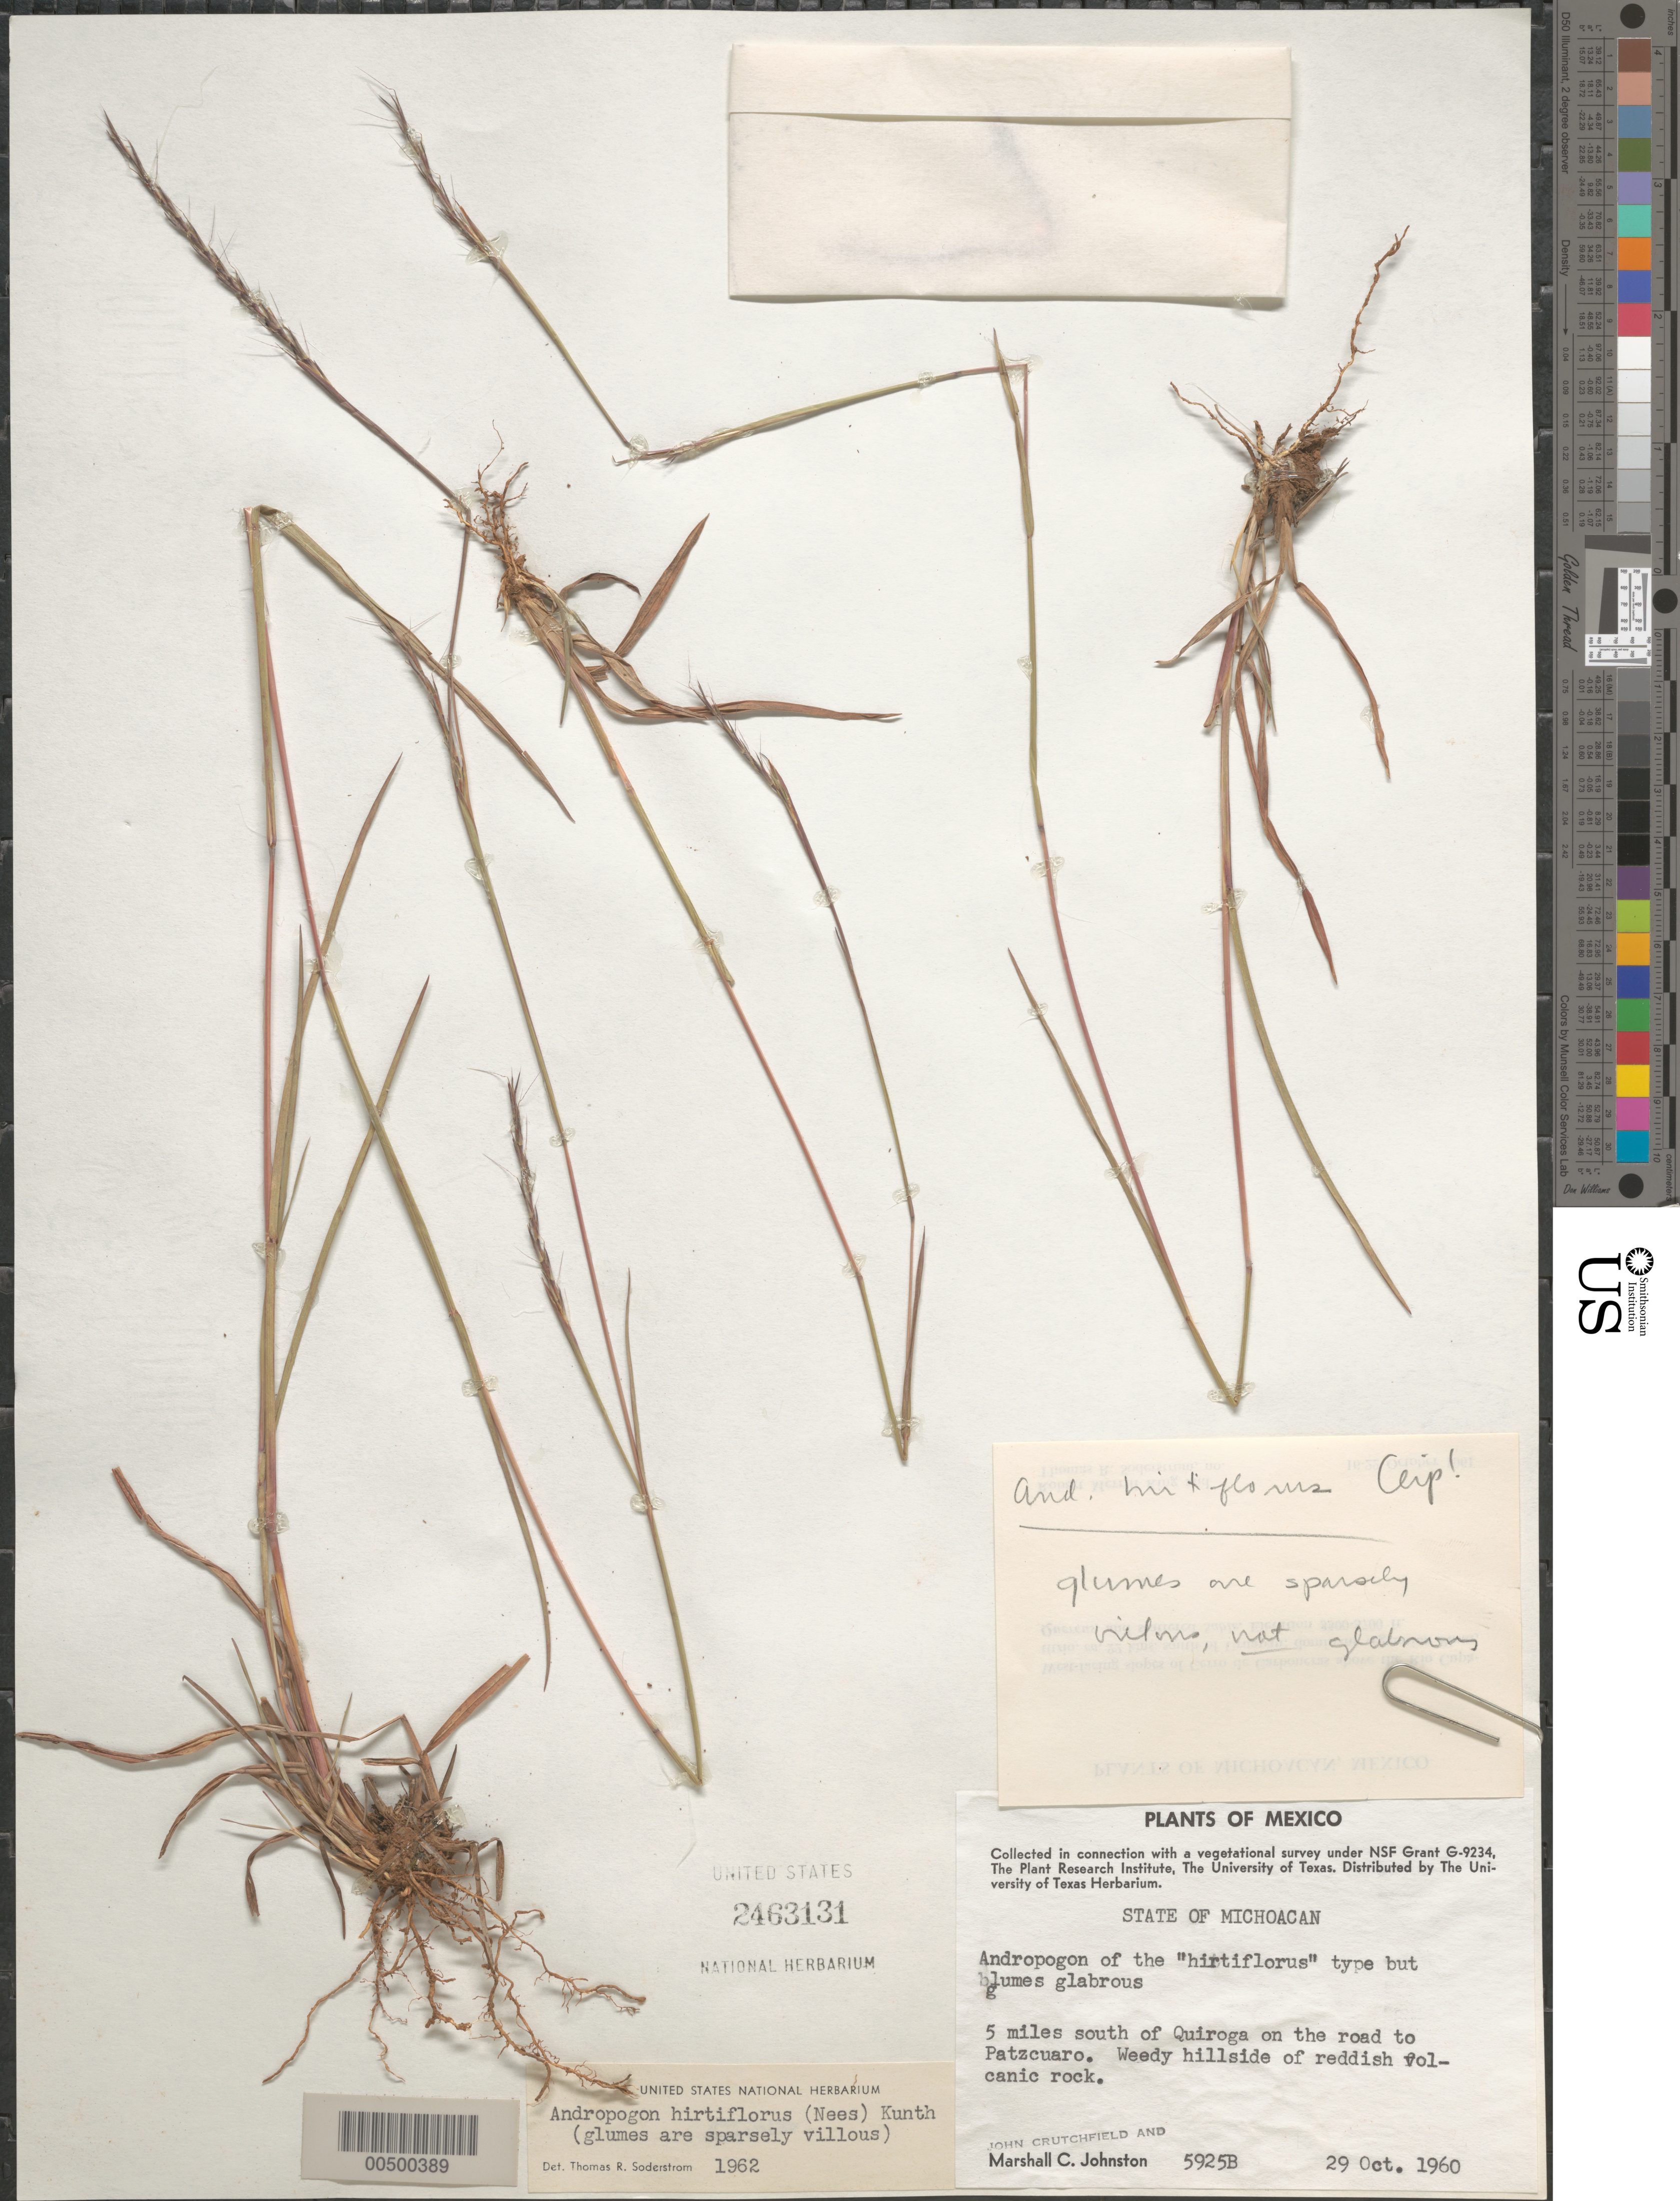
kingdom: Plantae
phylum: Tracheophyta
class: Liliopsida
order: Poales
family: Poaceae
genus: Schizachyrium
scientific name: Schizachyrium sanguineum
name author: (Retz.) Alston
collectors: J. Crutchfield & M. Johnston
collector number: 5925B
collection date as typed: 29 Oct 1960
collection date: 1960-10-29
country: Mexico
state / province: Michoacán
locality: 5 mi S of Quiroga on the road to Patzcuaro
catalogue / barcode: US 2463131